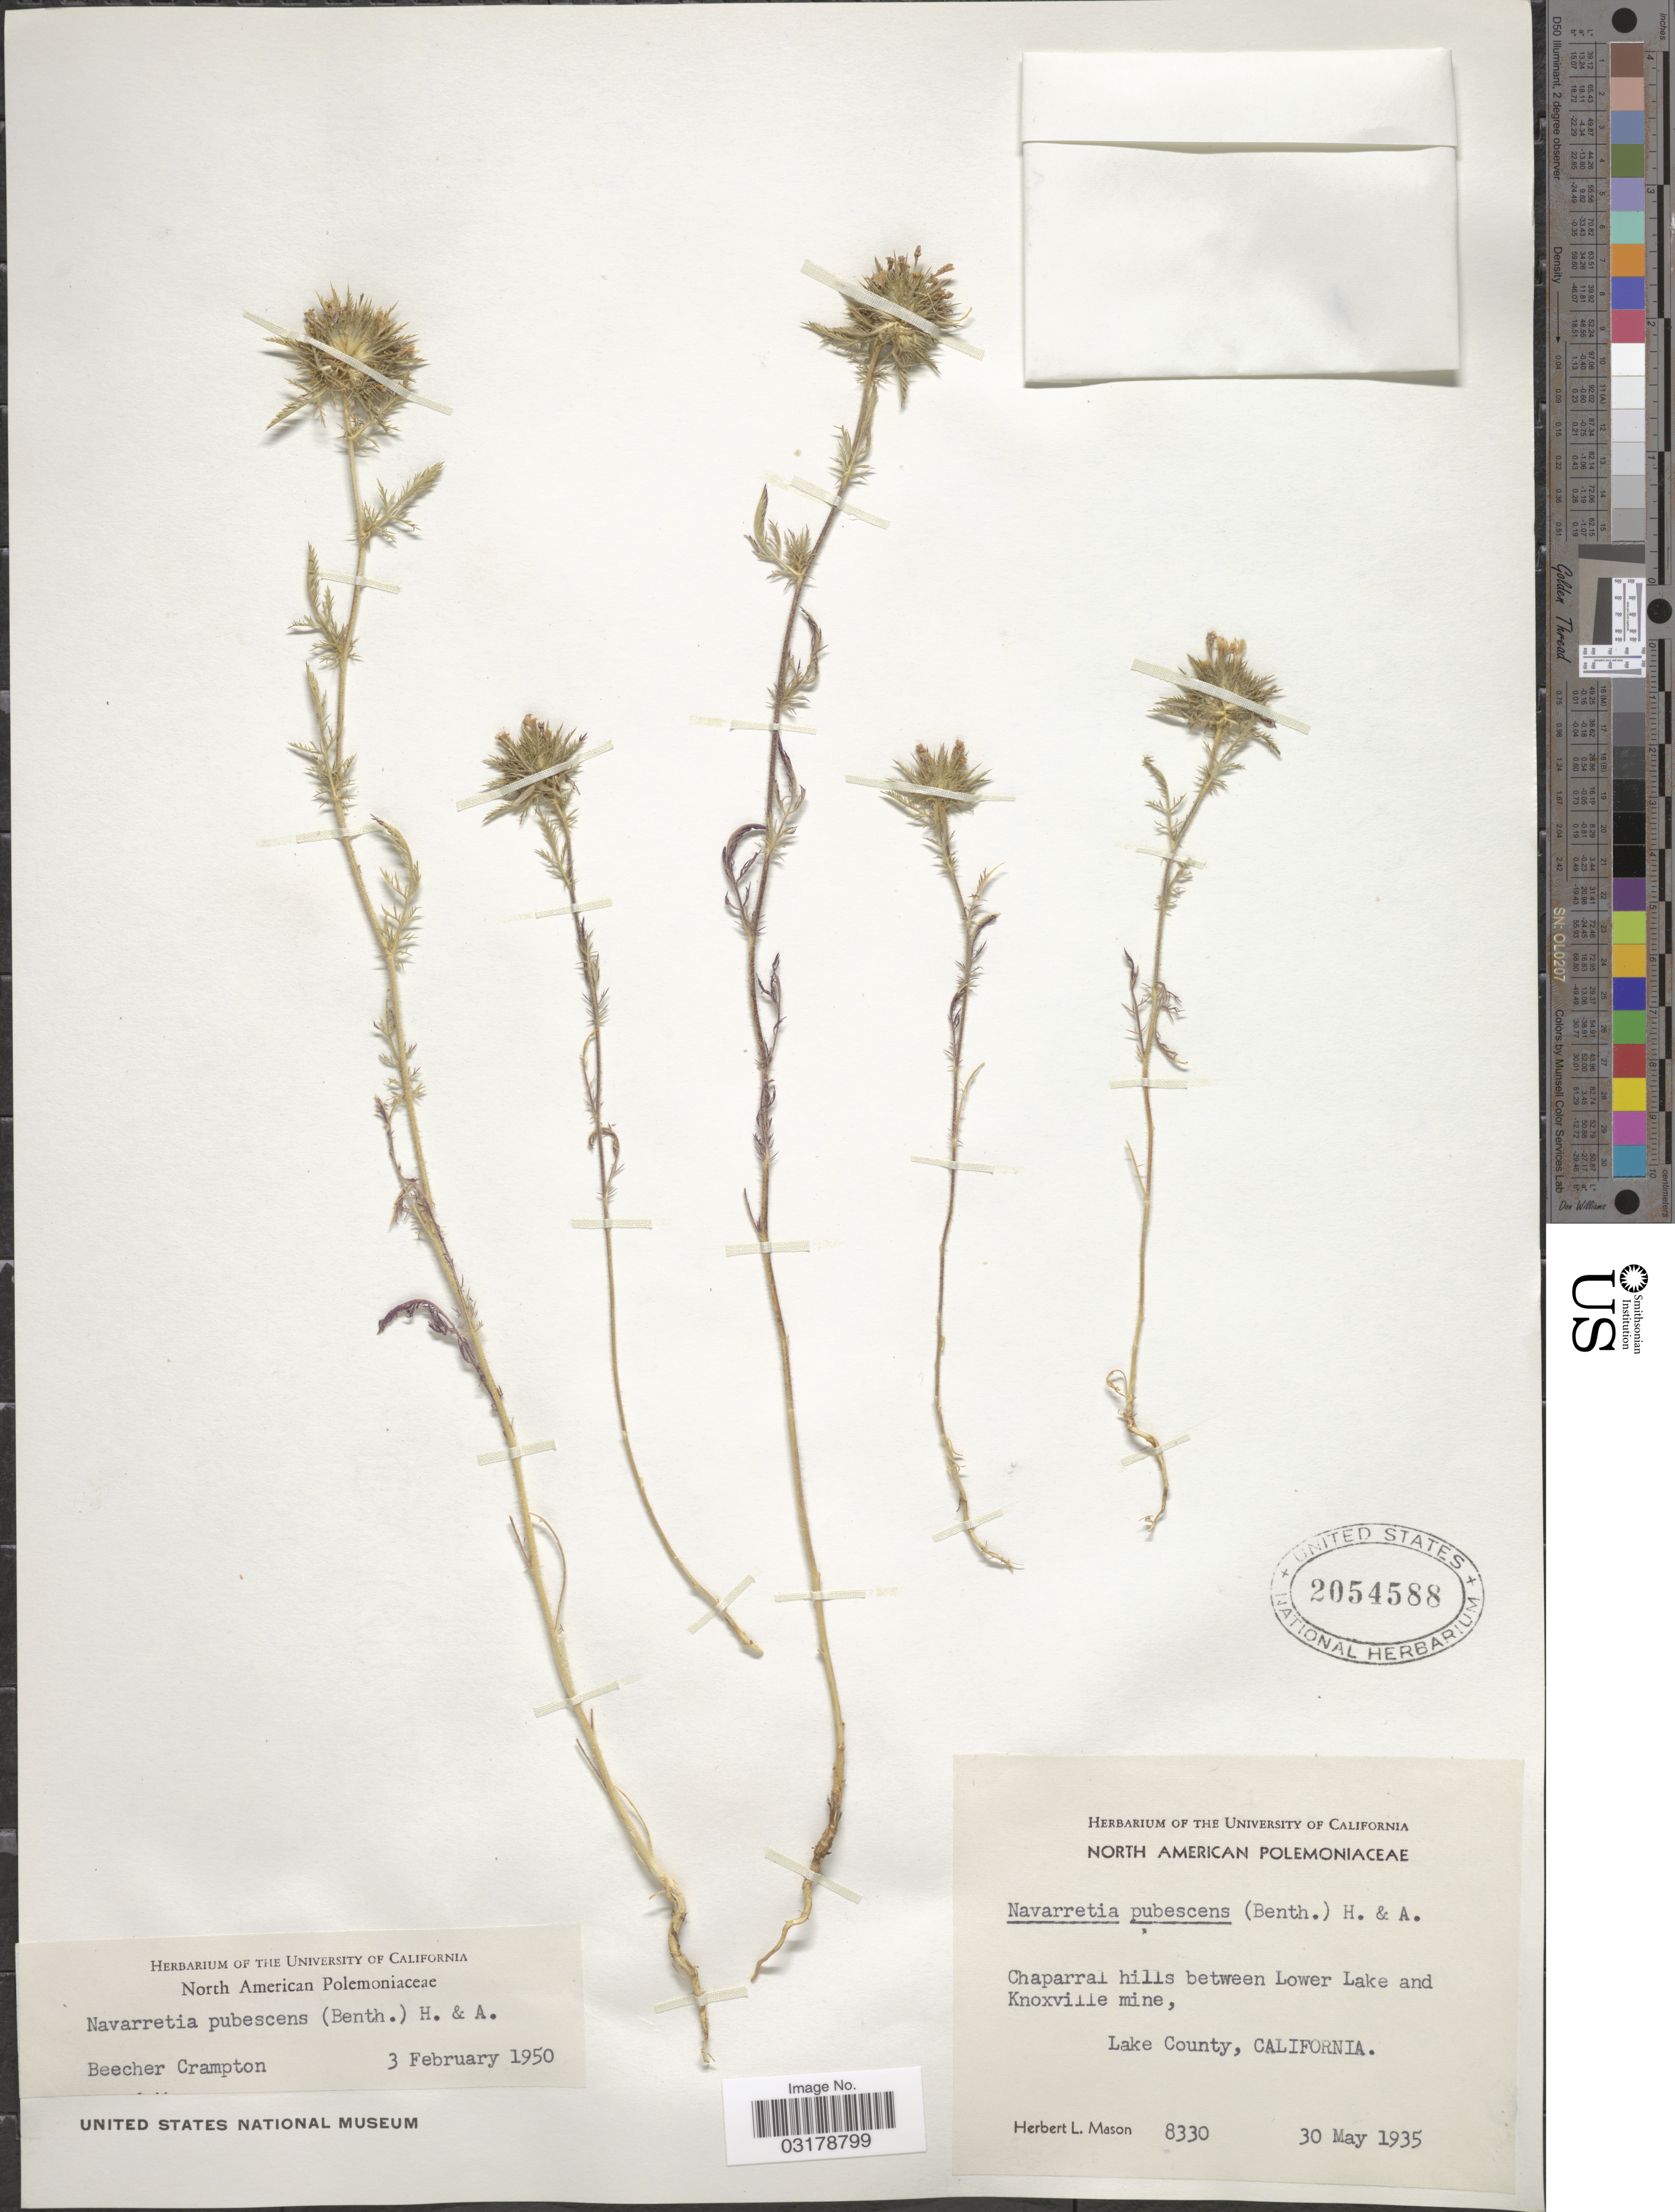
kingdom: Plantae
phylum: Tracheophyta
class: Magnoliopsida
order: Ericales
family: Polemoniaceae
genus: Navarretia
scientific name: Navarretia pubescens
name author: (Benth.) Hook. & Arn.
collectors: H. L. Mason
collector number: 8330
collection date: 1935-05-30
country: United States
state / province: California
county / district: Lake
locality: Chaparral hills between Lower Lake and Knoxville mine, Lake County.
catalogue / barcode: US 2054588